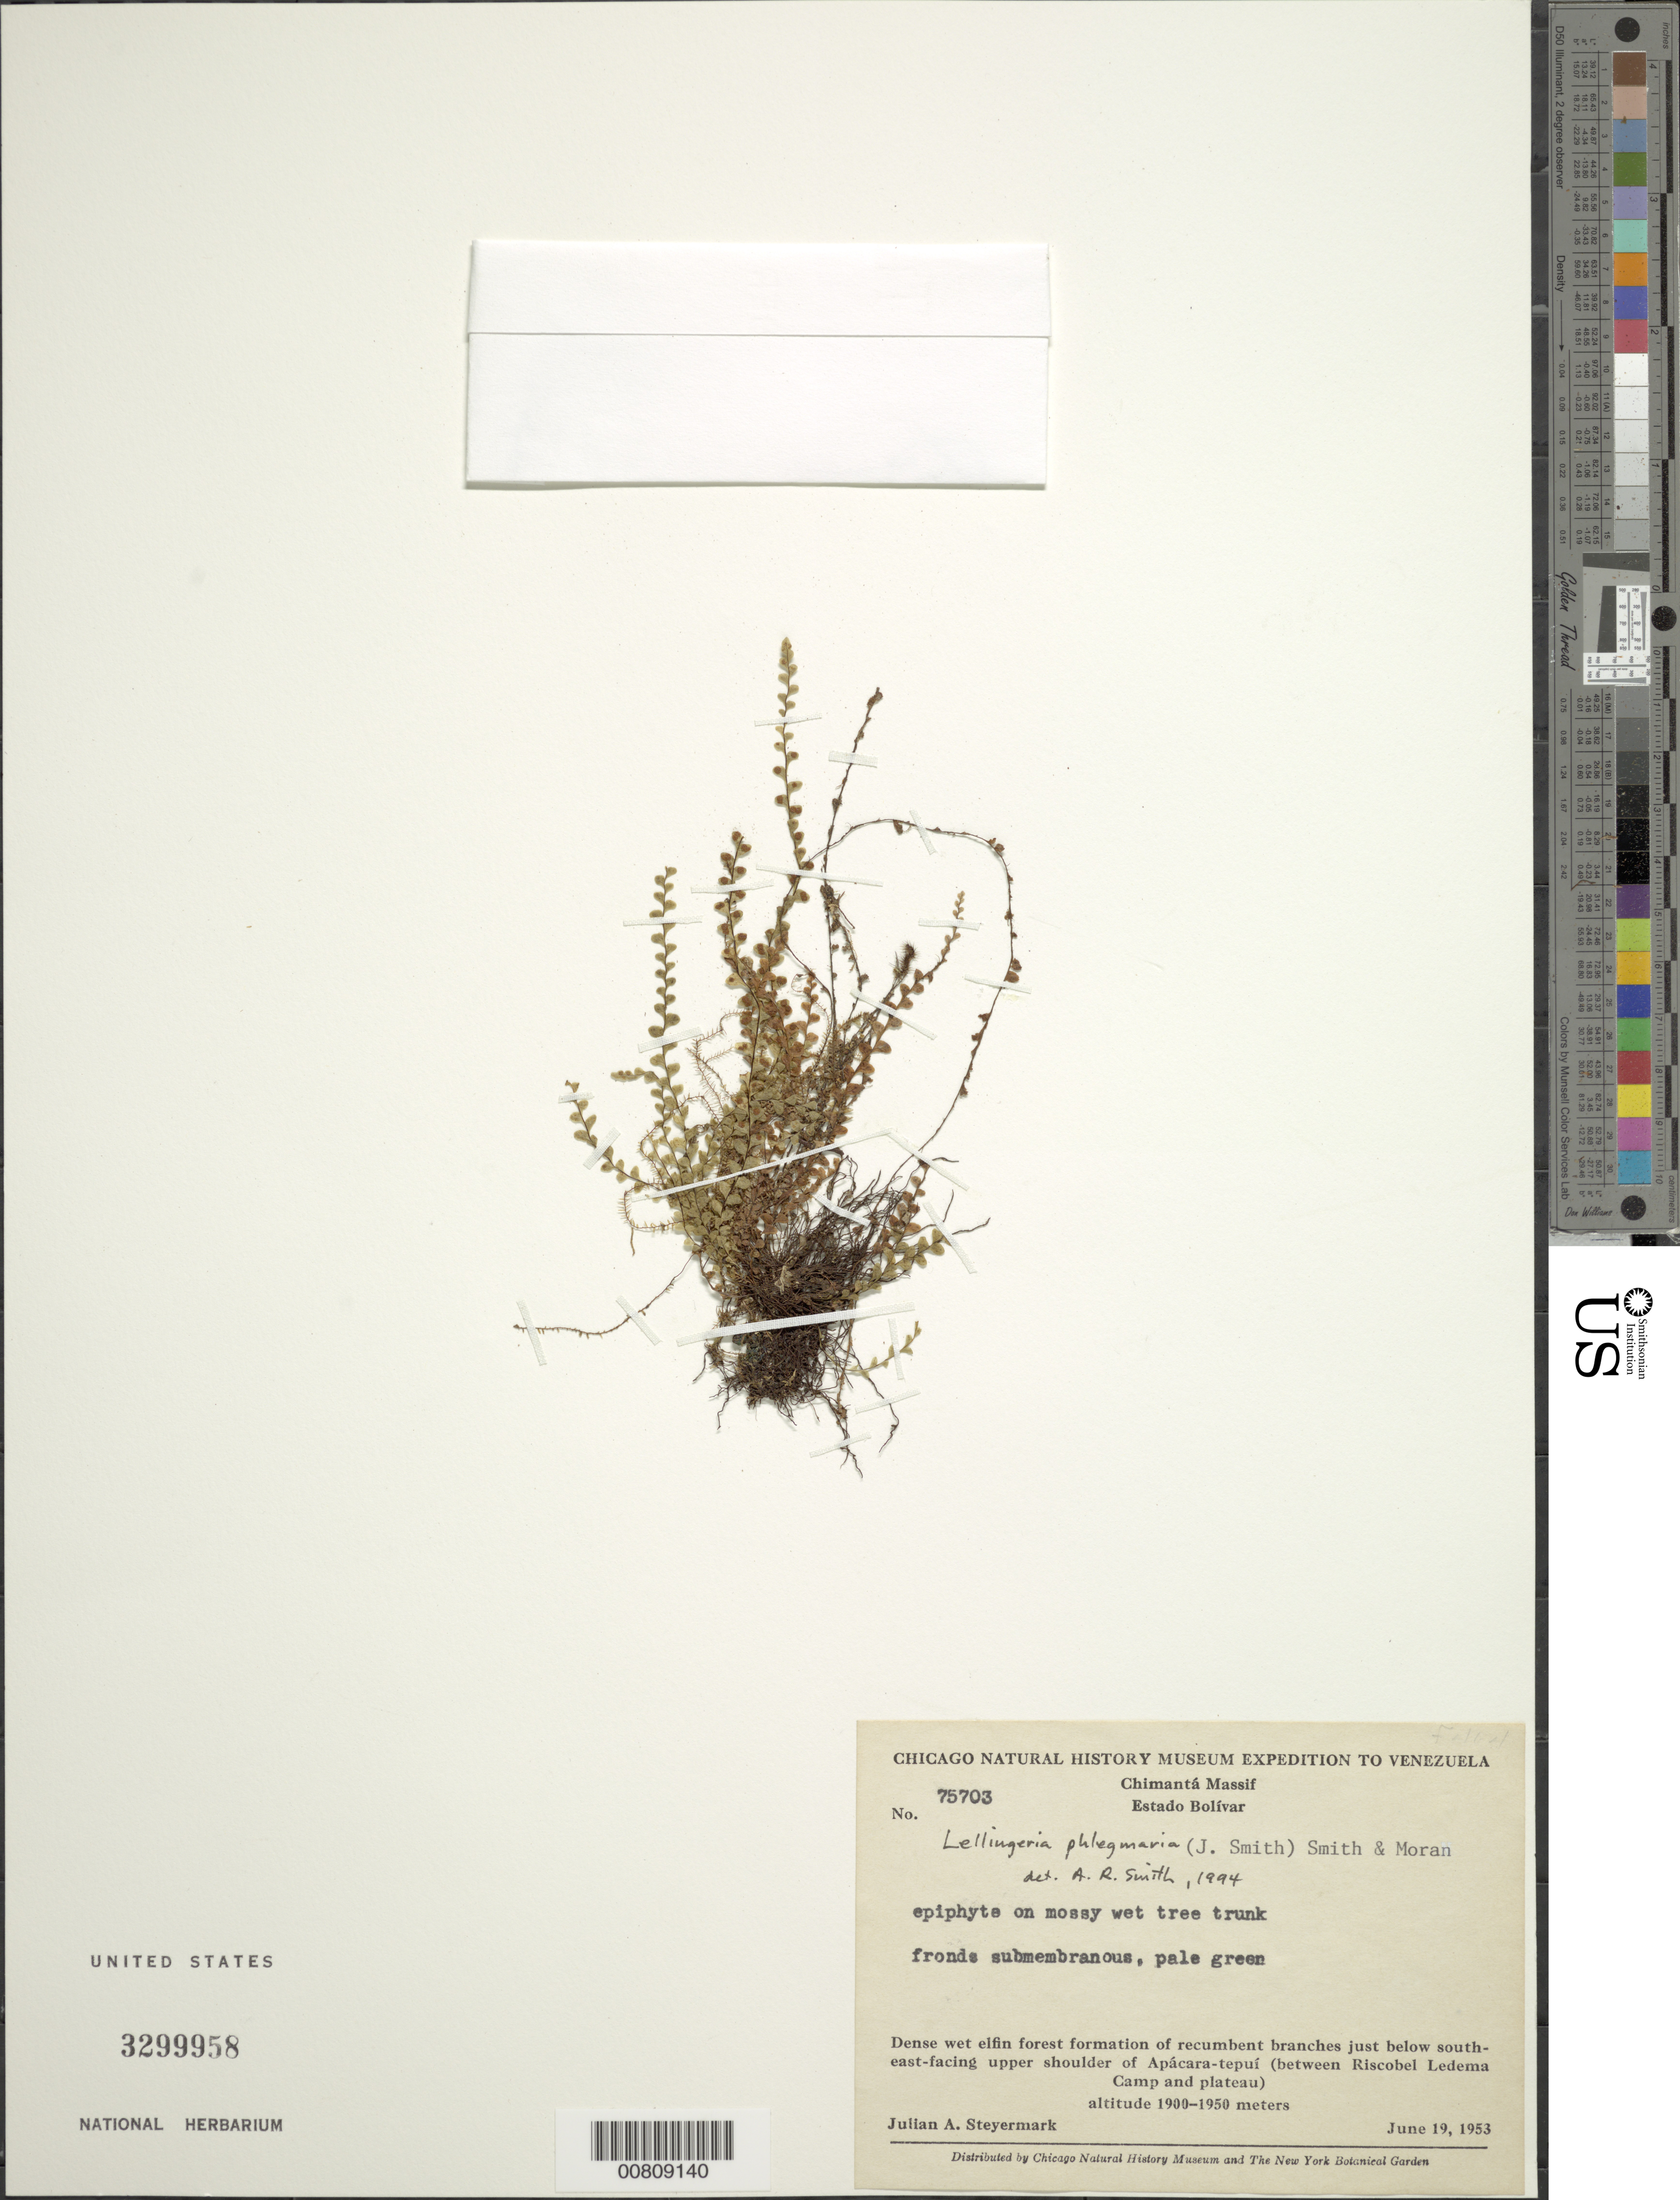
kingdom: Plantae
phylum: Tracheophyta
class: Polypodiopsida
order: Polypodiales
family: Polypodiaceae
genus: Lellingeria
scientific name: Lellingeria phlegmaria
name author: (J. Sm.) A.R. Sm. & R.C. Moran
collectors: J. Steyermark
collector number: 75703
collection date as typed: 19-Jun-53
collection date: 1953-06-19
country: Venezuela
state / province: Bolívar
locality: Chimantá Massif, Apácara-tepuí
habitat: Dense wet elfin forest formation of recumbent branches, SE-facing shoulder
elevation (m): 1900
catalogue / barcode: US 3299958